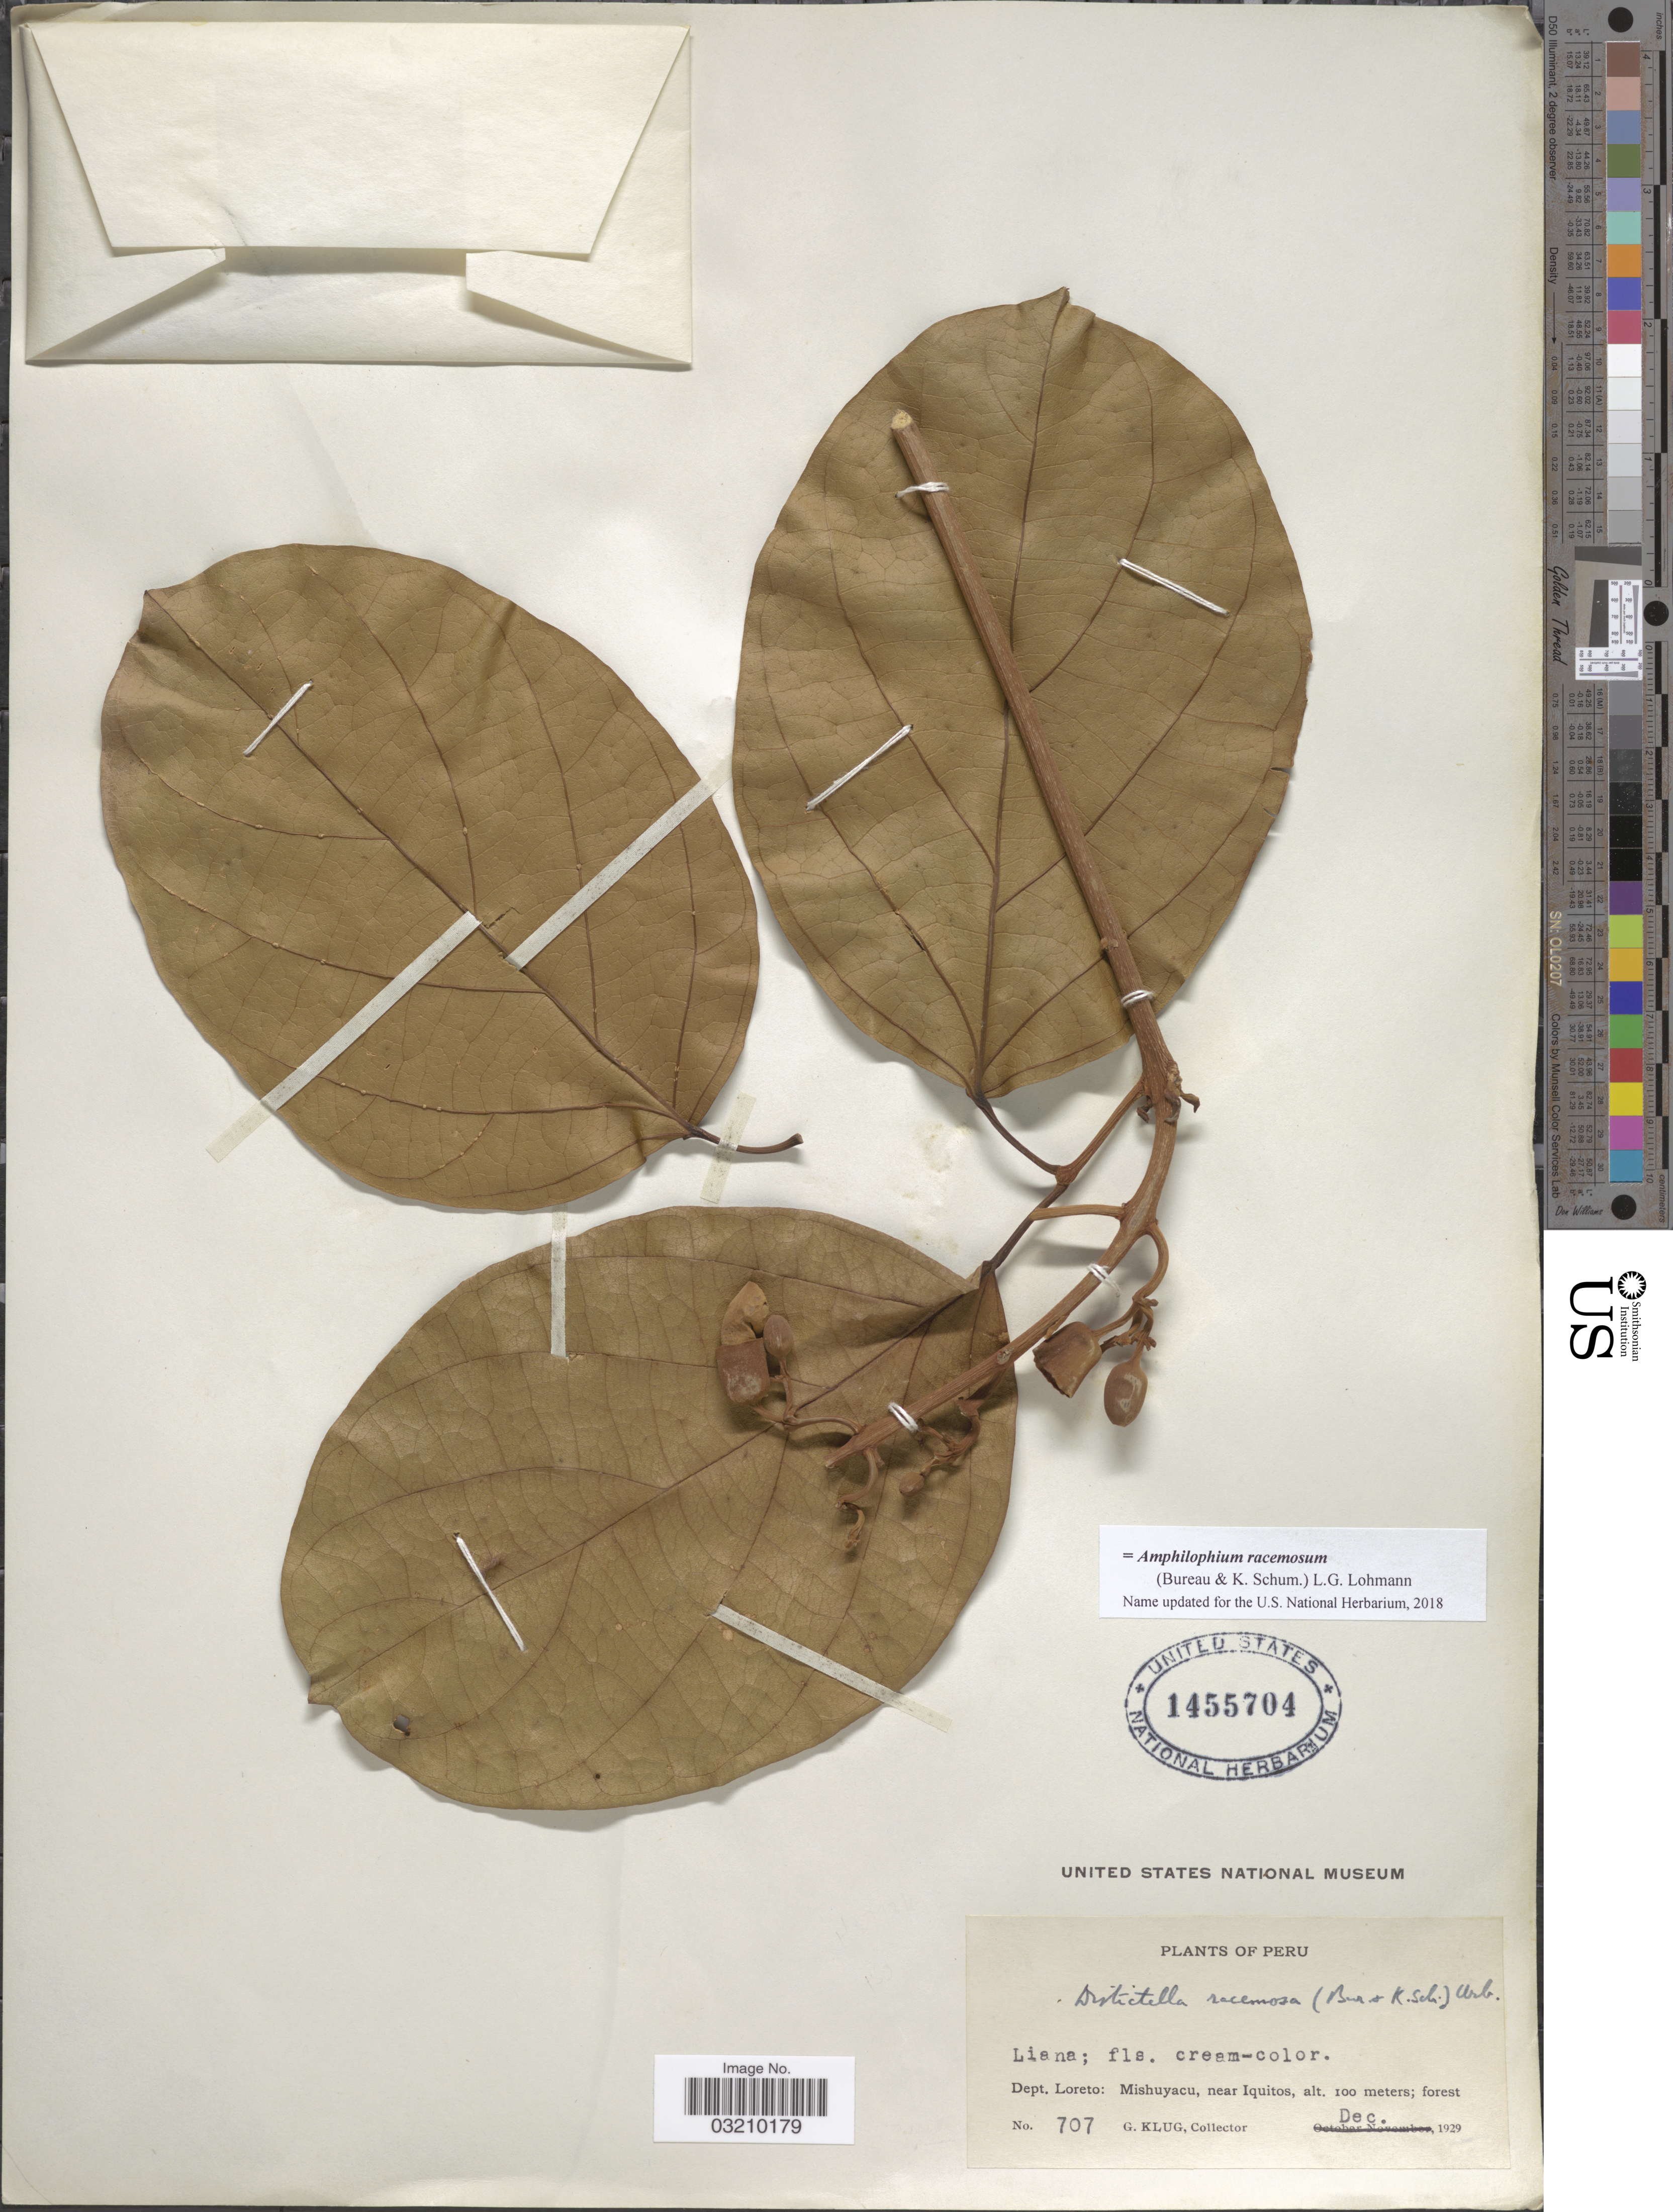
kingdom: Plantae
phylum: Tracheophyta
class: Magnoliopsida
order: Lamiales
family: Bignoniaceae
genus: Amphilophium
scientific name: Amphilophium racemosum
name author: (Bureau & K. Schum.) L.G. Lohmann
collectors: G. Klug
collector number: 707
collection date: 1929-12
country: Peru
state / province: Loreto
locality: Dept. Loreto: Mishuyacu, near Iquitos.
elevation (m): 100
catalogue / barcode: US 1455704